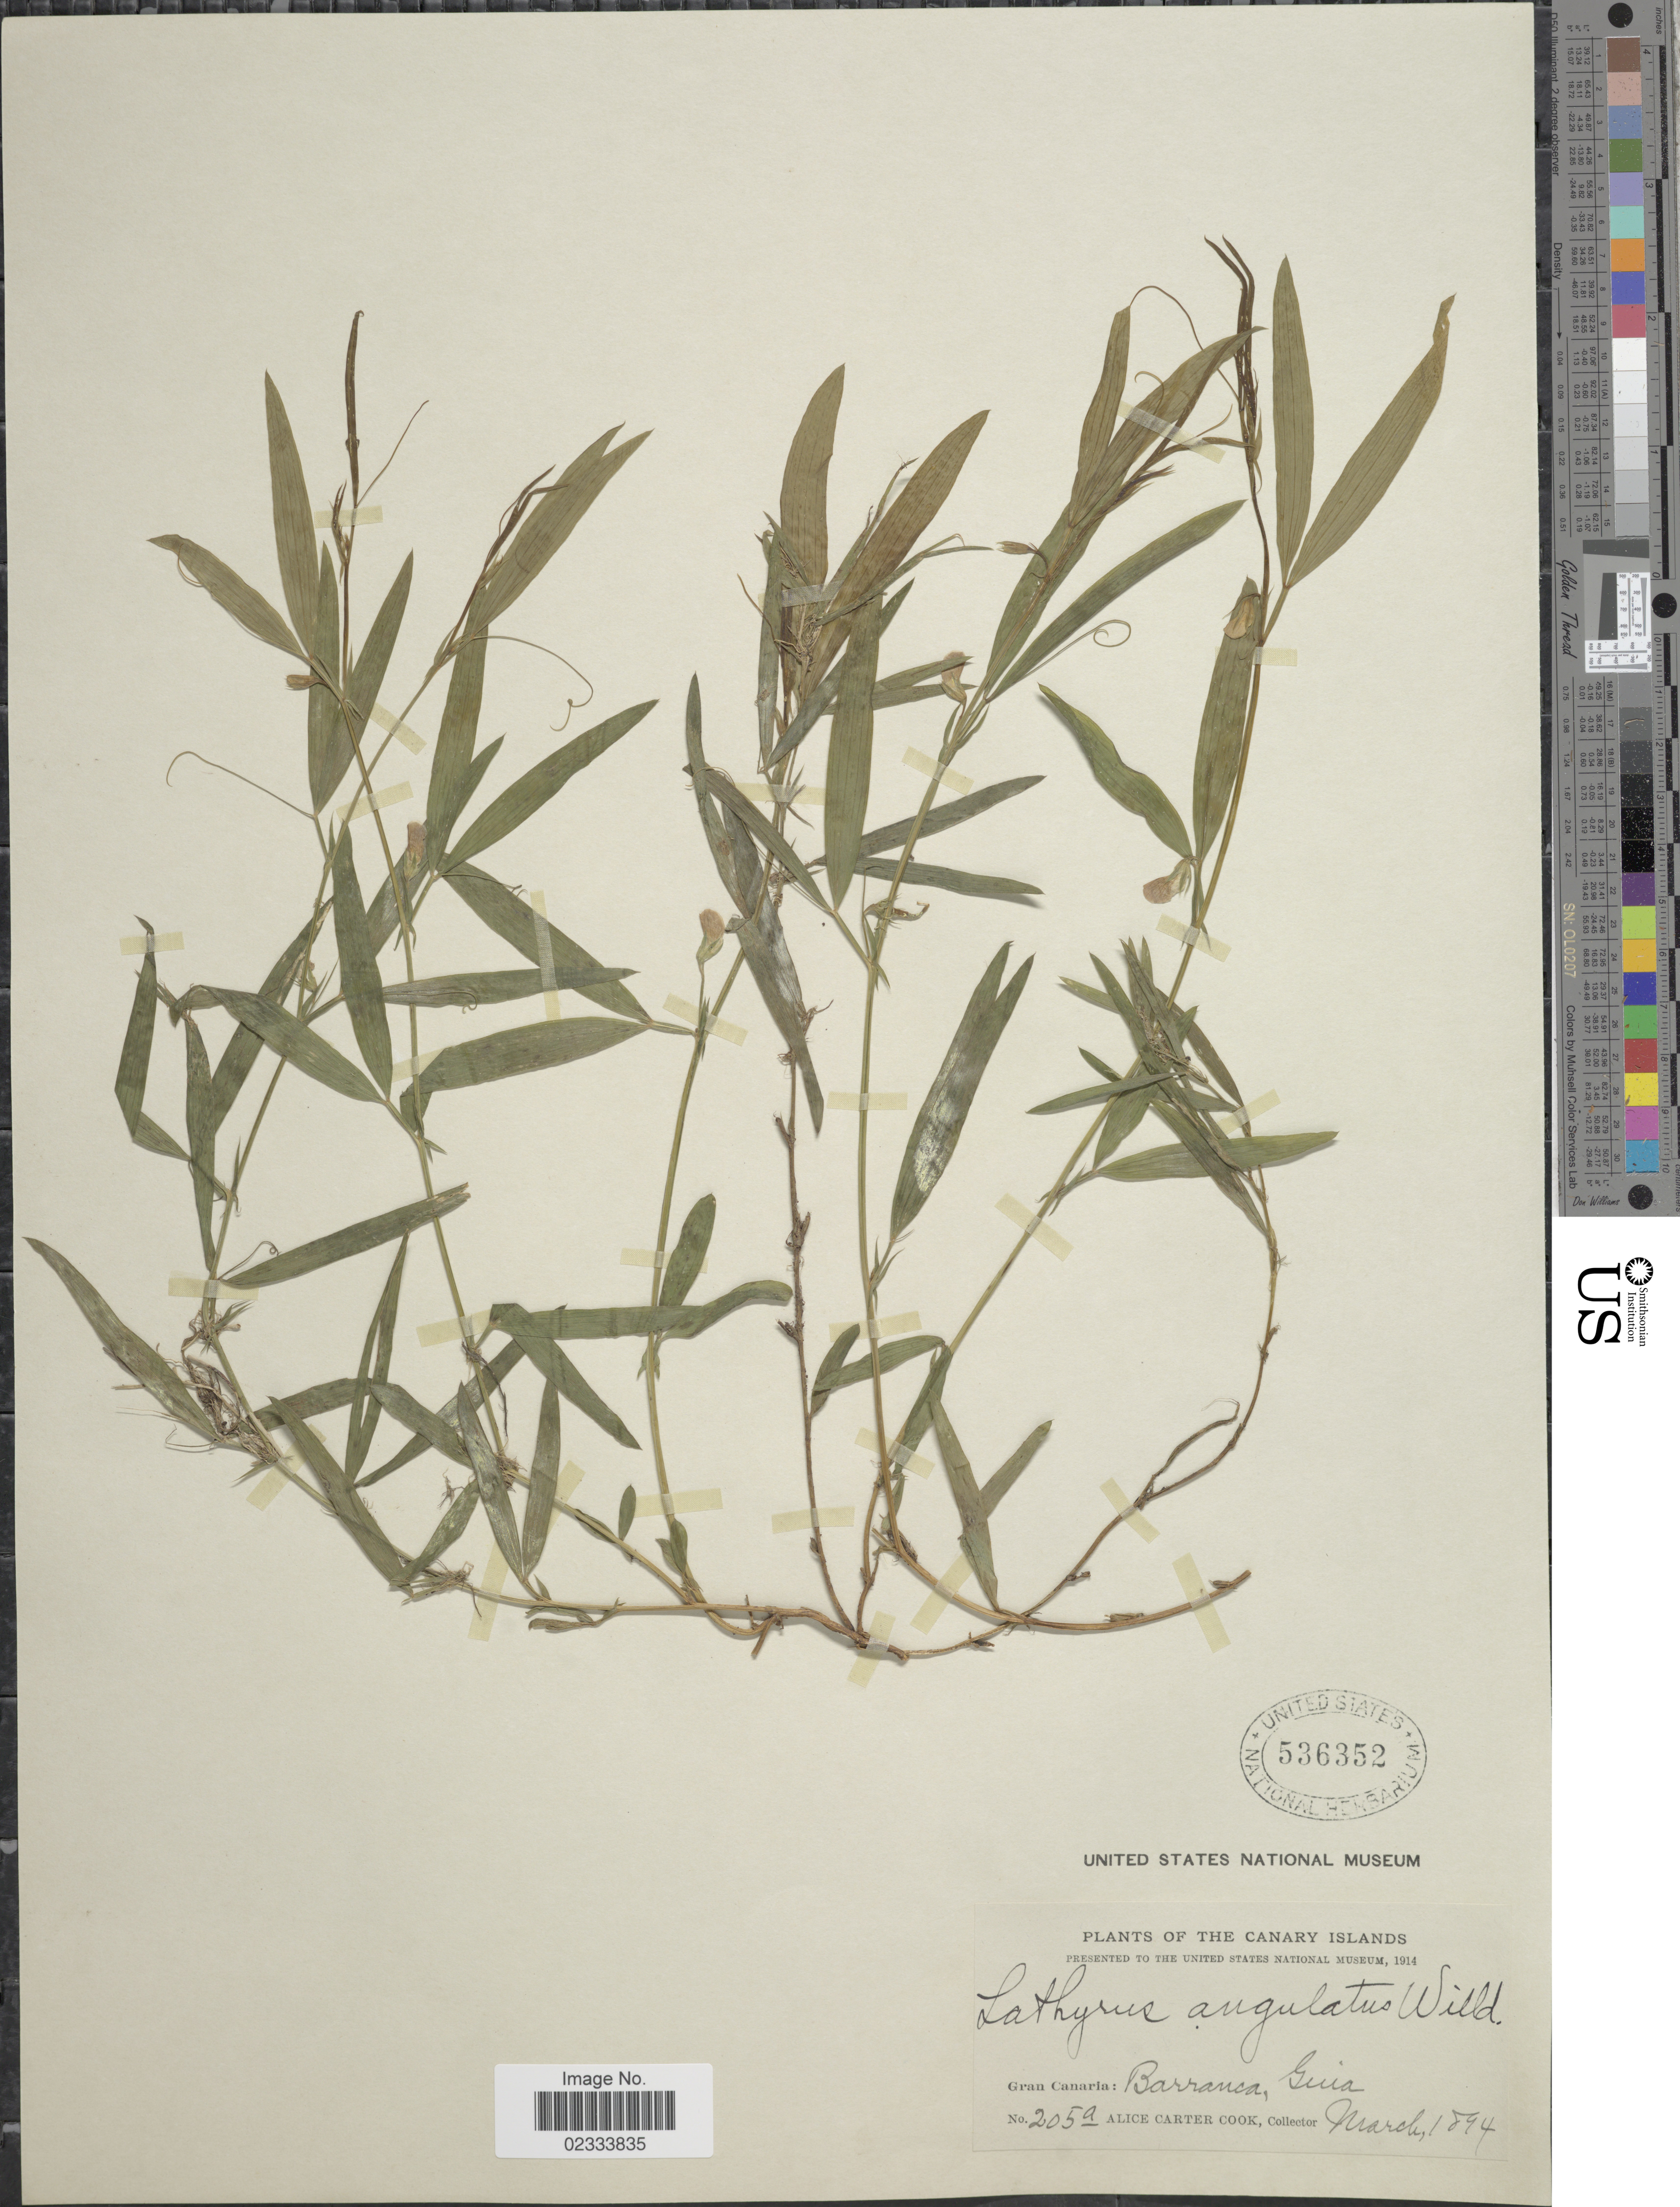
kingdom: Plantae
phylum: Tracheophyta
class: Magnoliopsida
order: Fabales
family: Fabaceae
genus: Lathyrus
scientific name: Lathyrus angulatus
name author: L.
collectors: Alice C. Cook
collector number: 205a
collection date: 1894-03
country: Spain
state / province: Canarias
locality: Canary Islands: Gran Canaria: Barranca, Guia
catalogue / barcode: US 536352